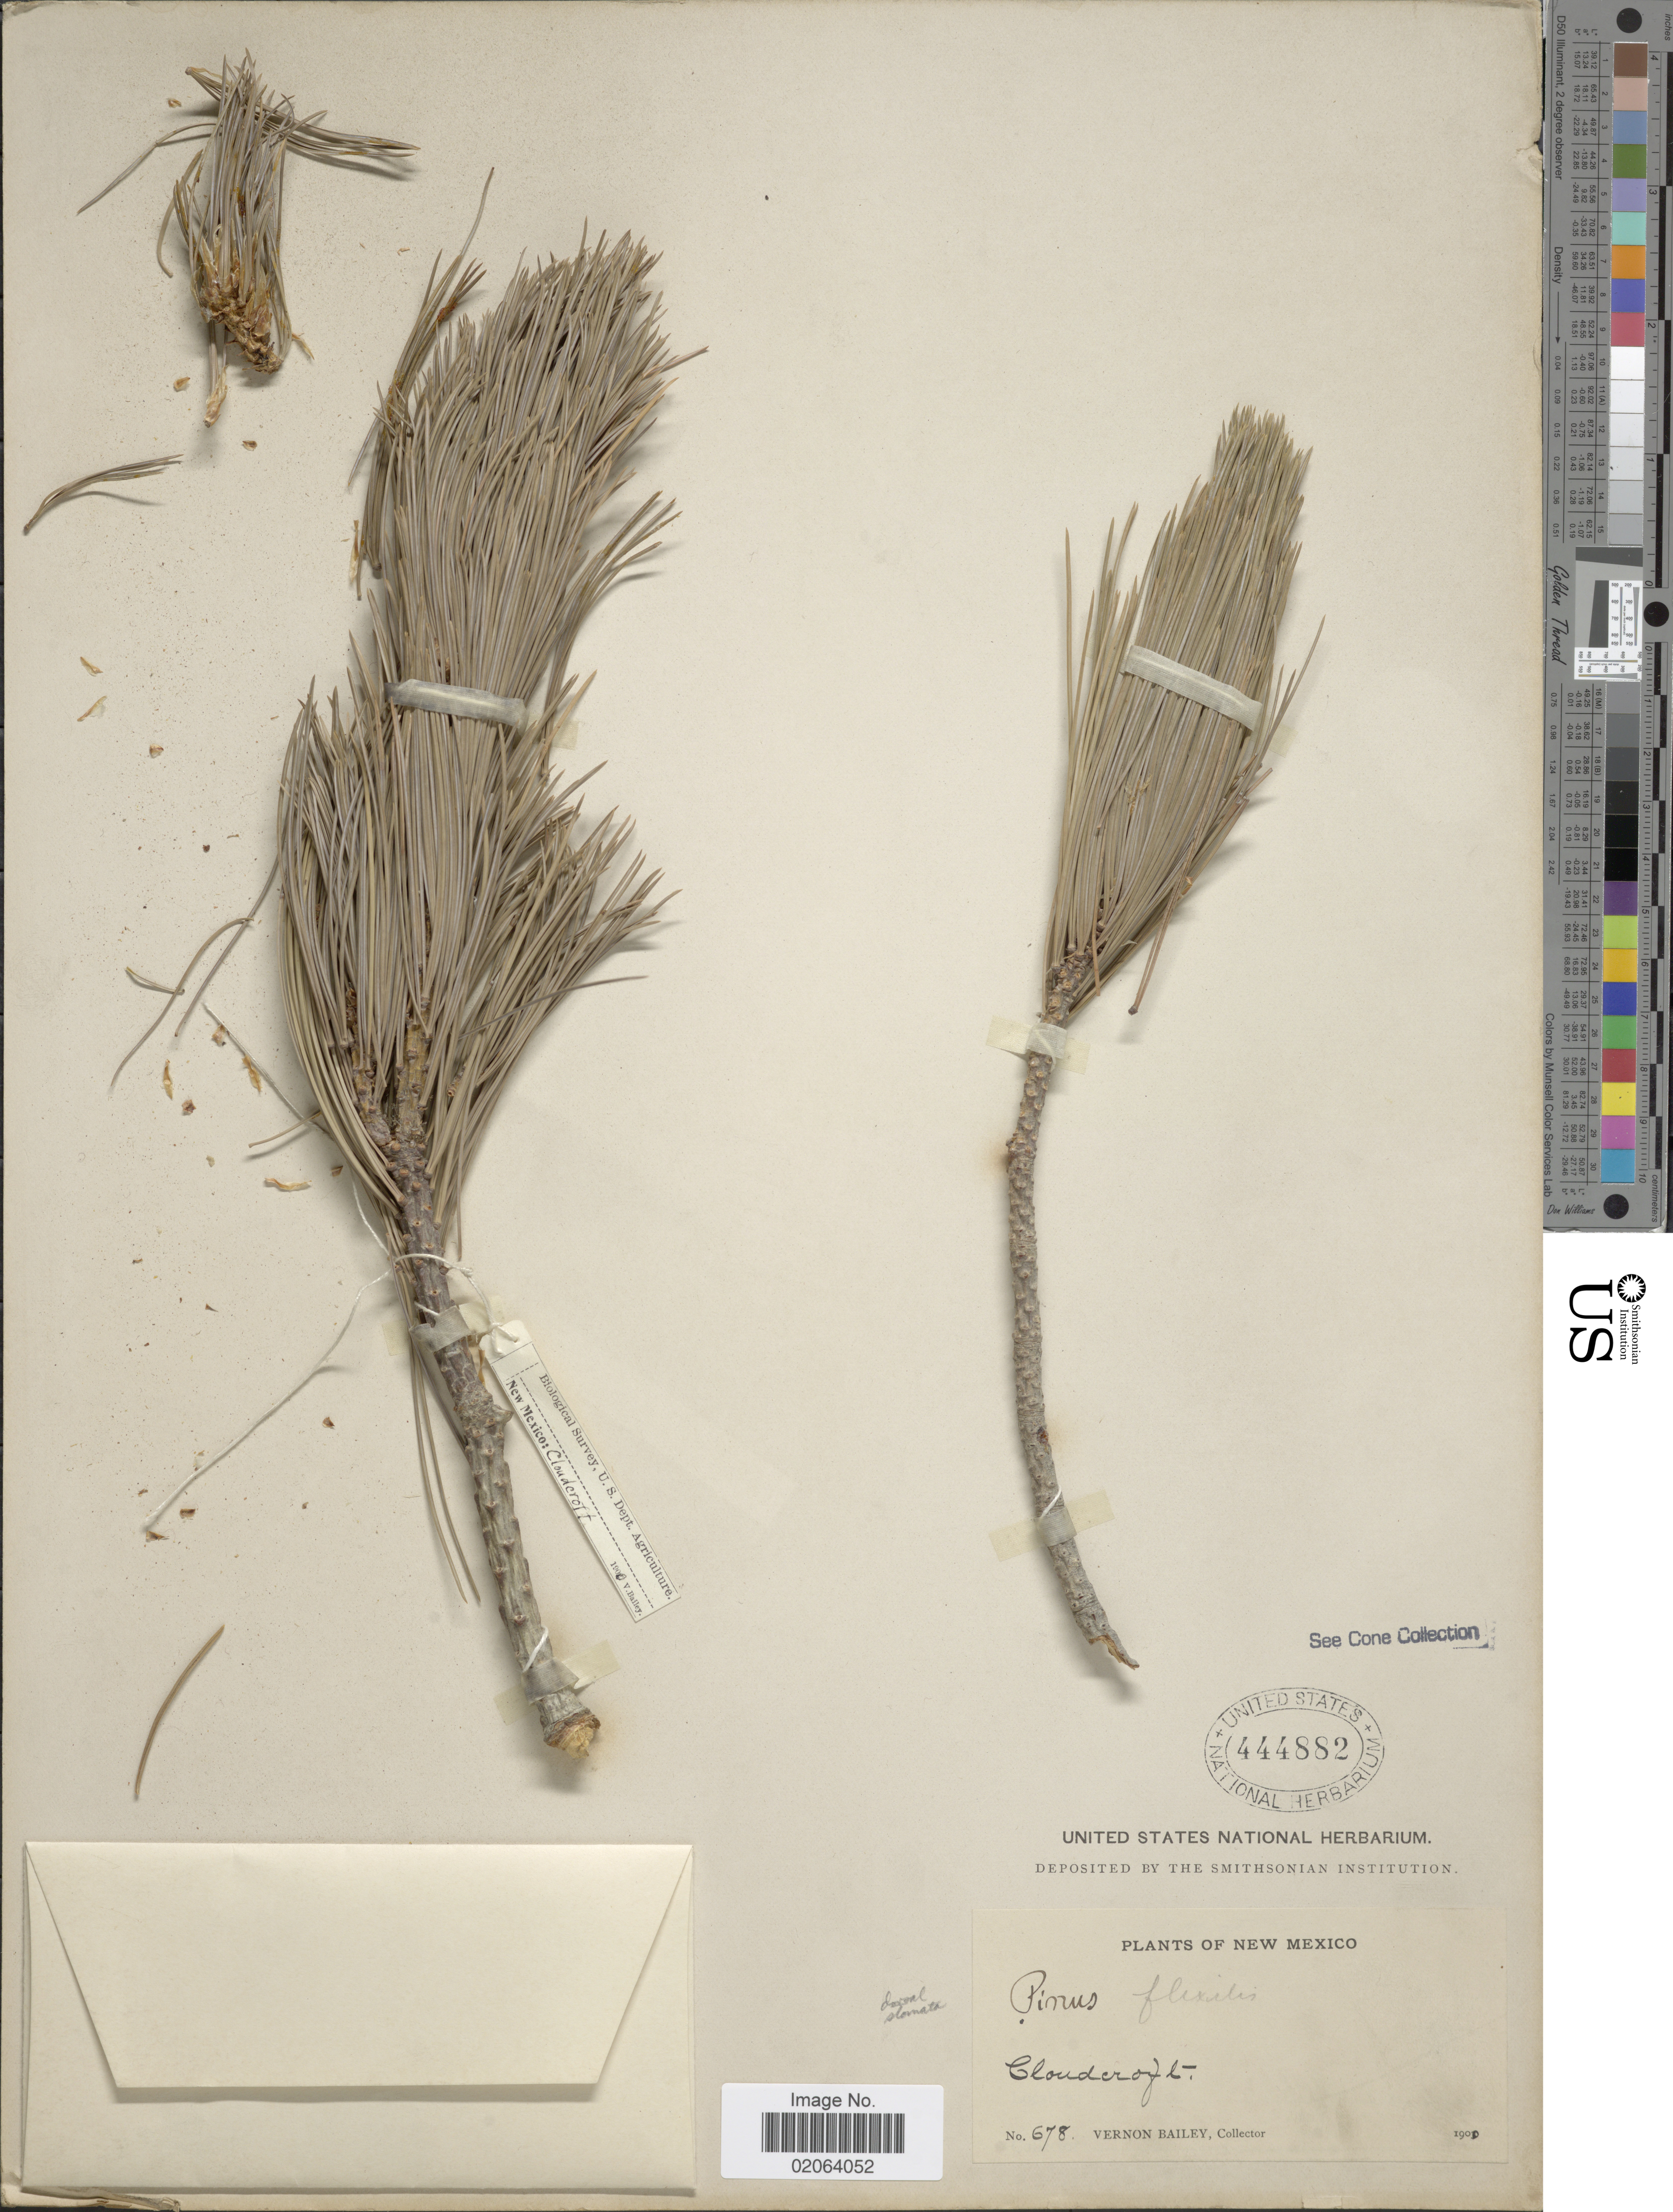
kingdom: Plantae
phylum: Tracheophyta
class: Pinopsida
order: Pinales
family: Pinaceae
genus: Pinus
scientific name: Pinus flexilis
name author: E. James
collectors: V. O. Bailey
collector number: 678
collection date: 1901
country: United States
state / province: New Mexico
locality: Cloudercroft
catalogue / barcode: US 444882